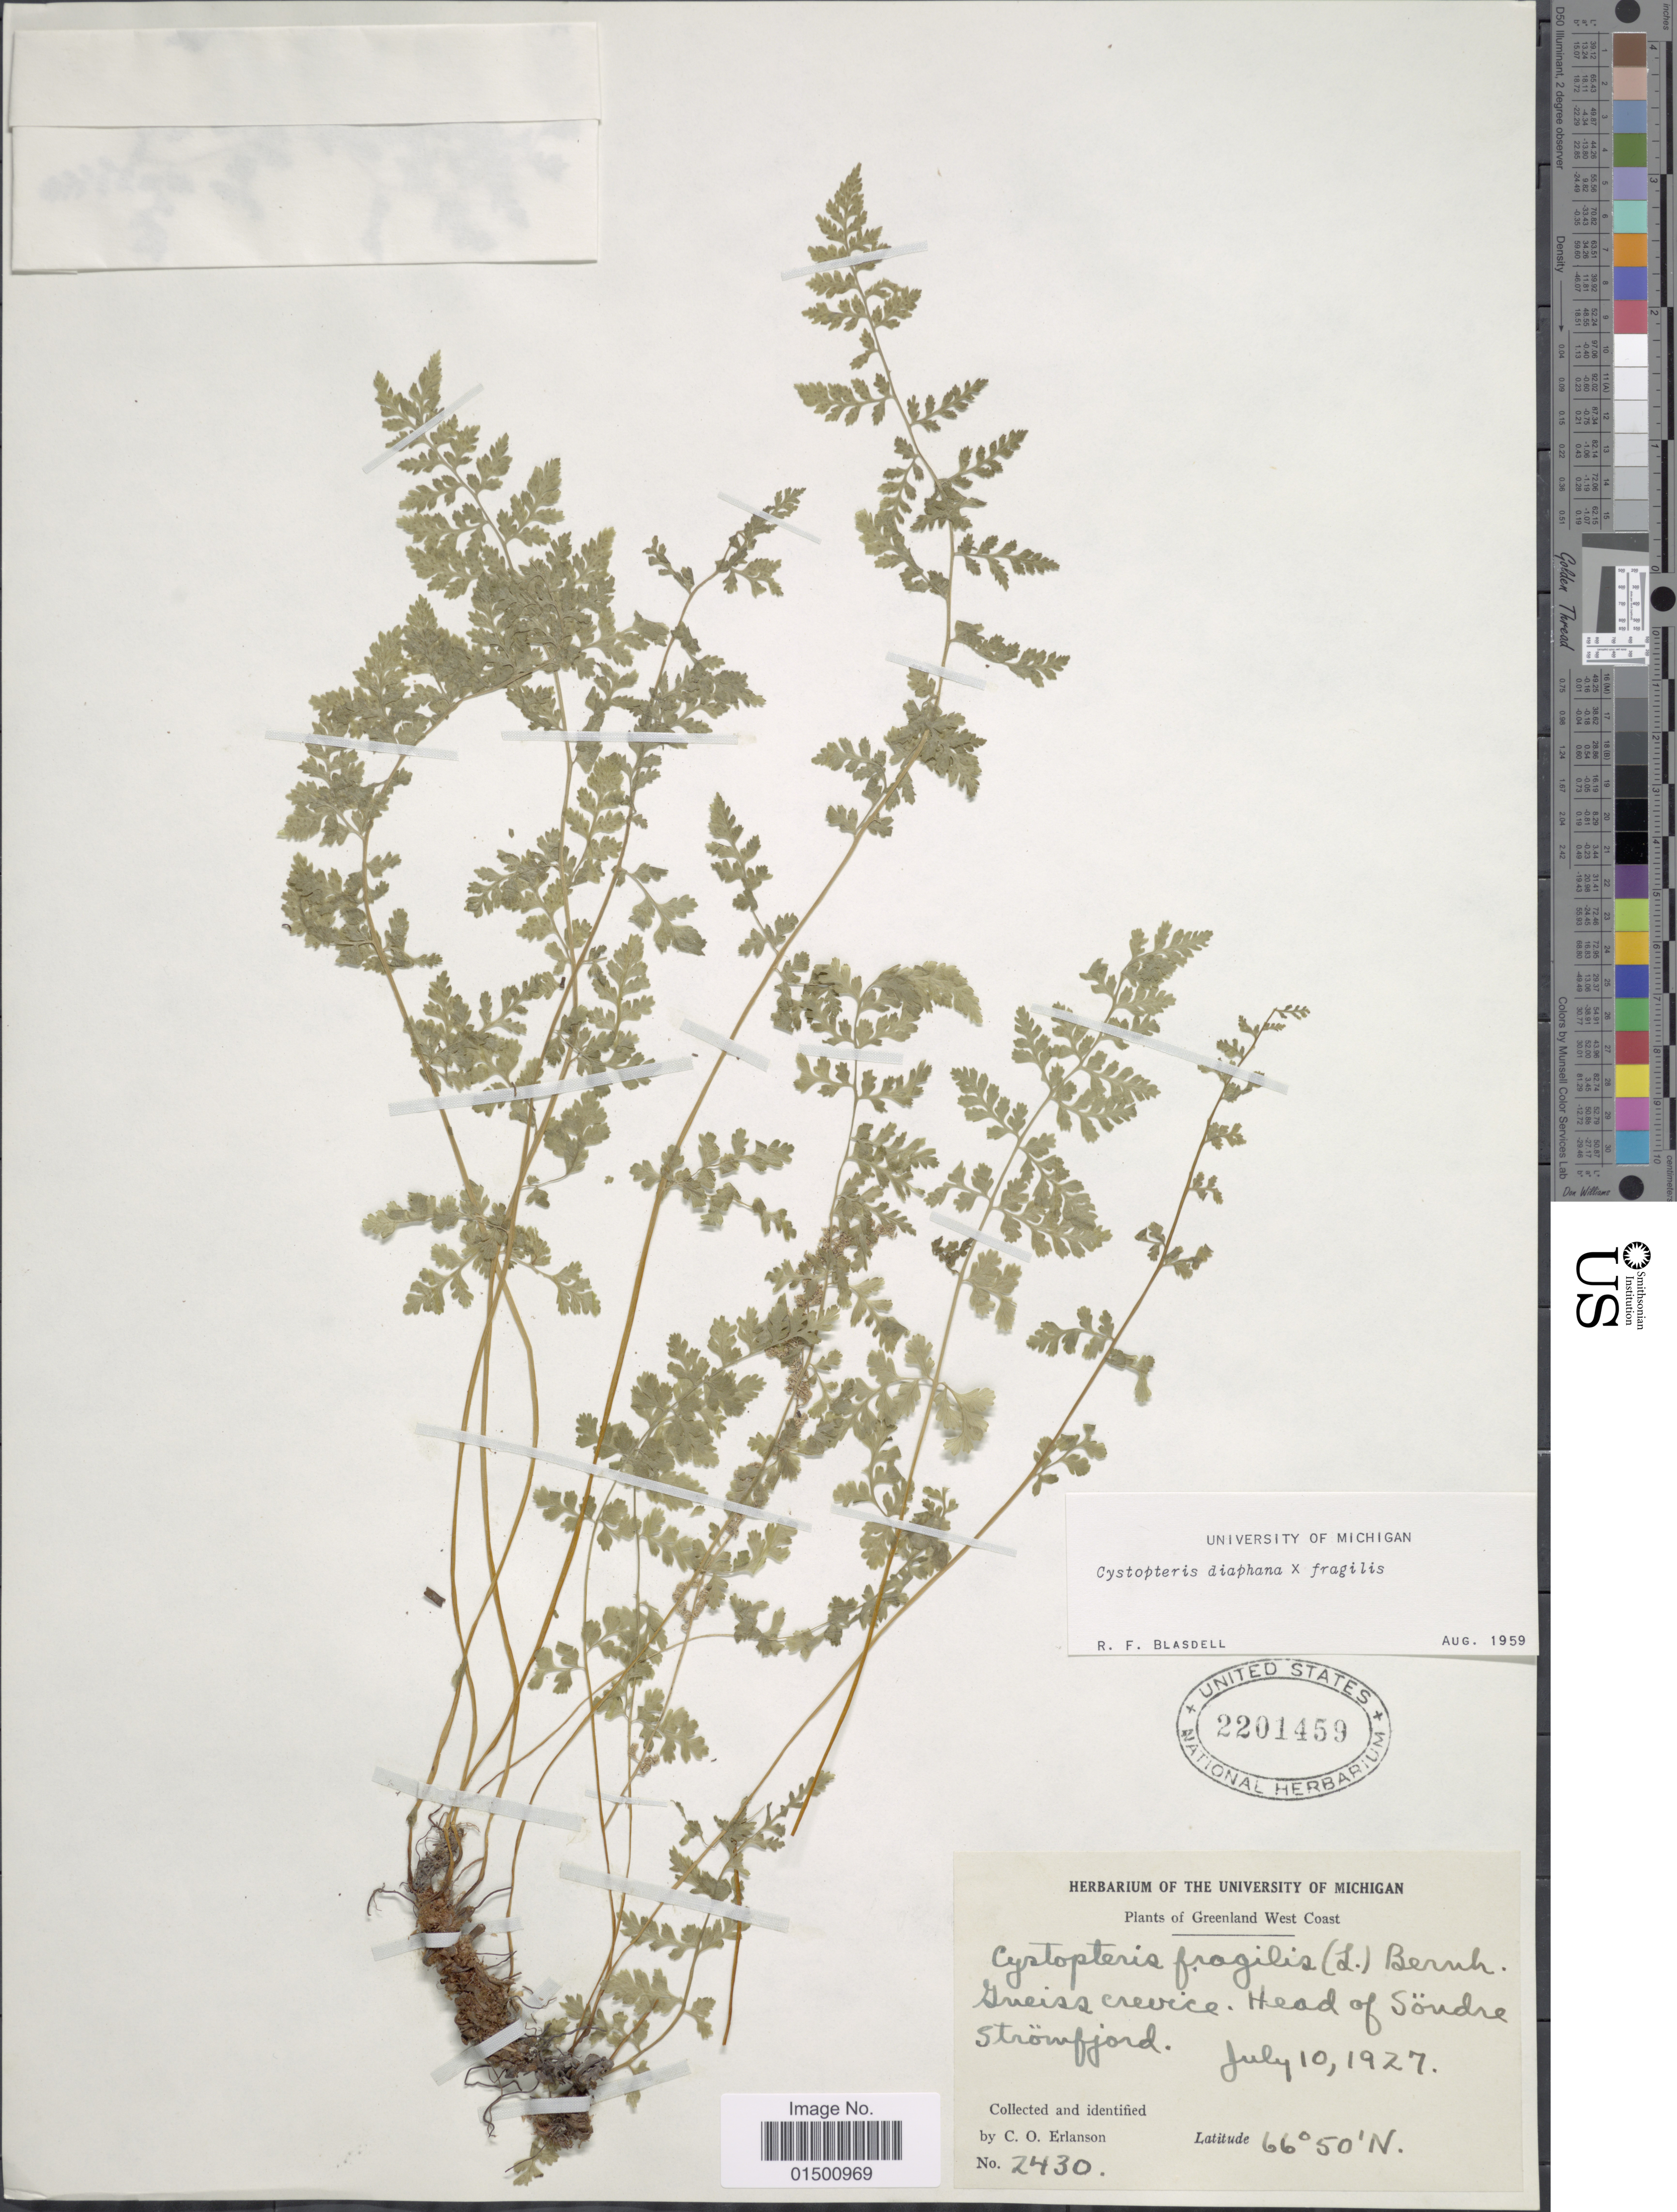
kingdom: Plantae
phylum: Tracheophyta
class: Polypodiopsida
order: Polypodiales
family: Cystopteridaceae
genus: Cystopteris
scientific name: Cystopteris diaphana x C. fragilis (L.) Bernh.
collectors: C. O. Erlanson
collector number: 2430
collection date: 1927-07-10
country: Greenland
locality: Greenland West Coast, Head of Sondre Stromfjord.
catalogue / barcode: US 2201459